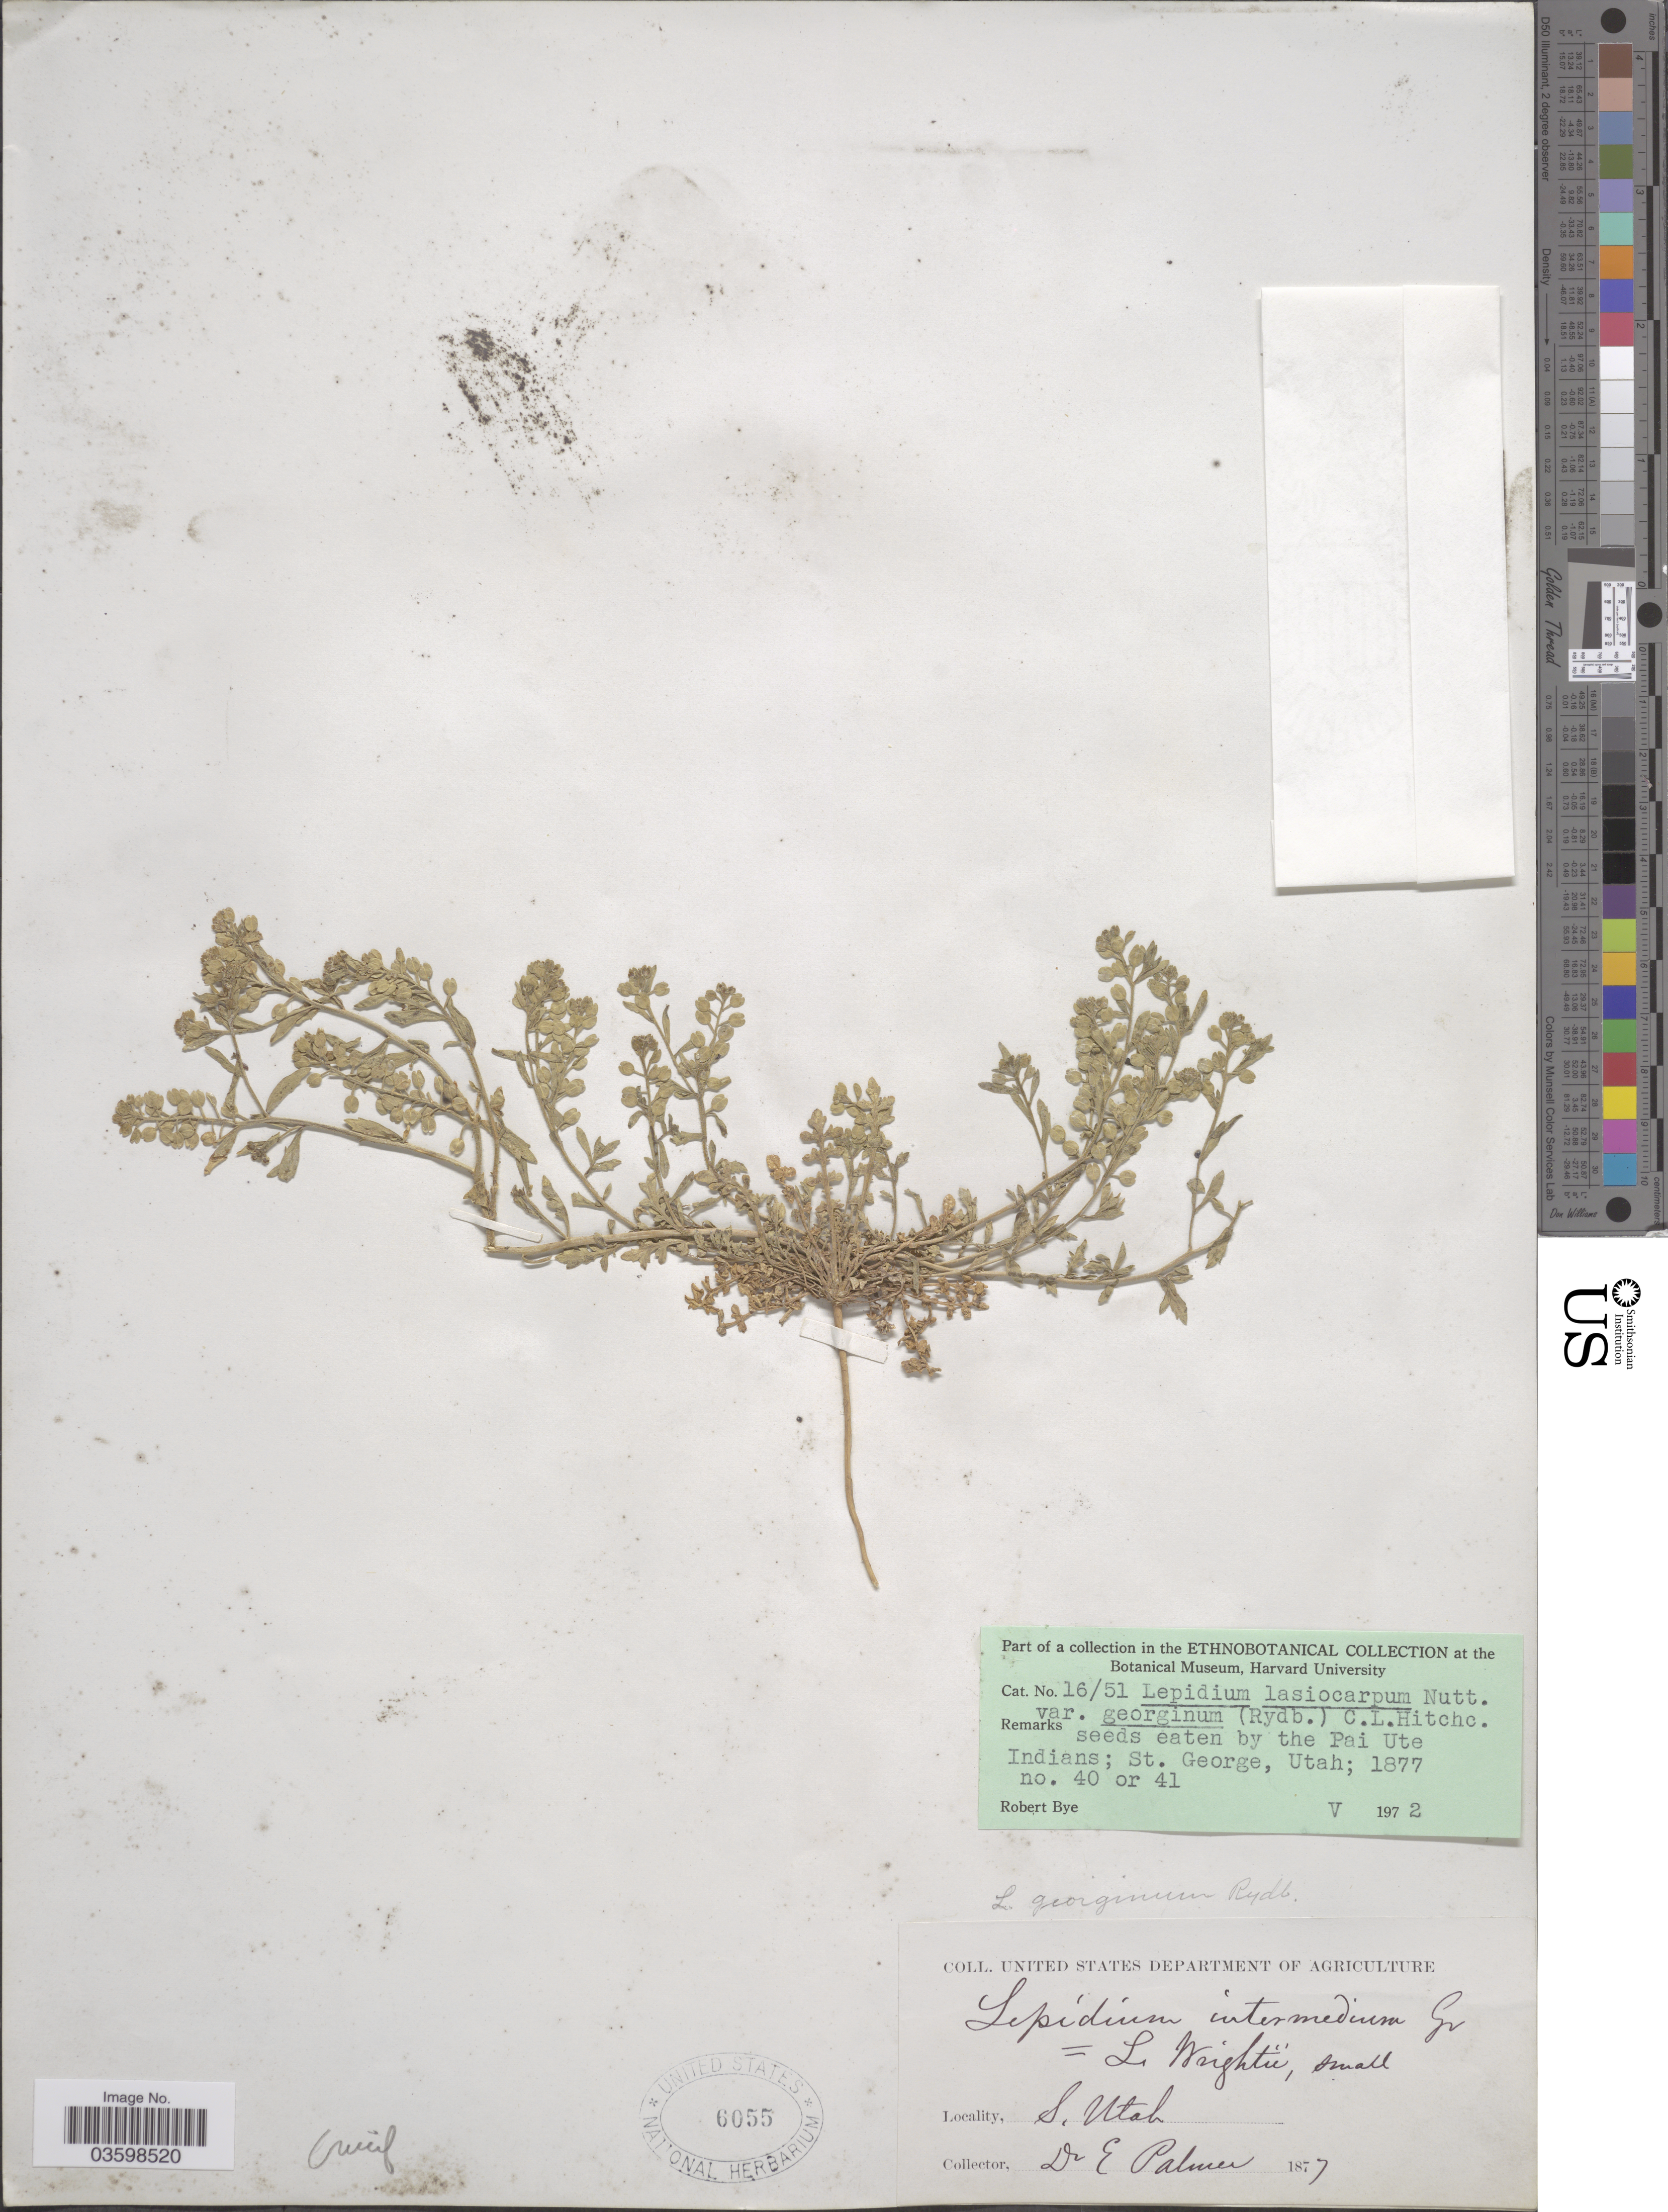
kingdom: Plantae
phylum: Tracheophyta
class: Magnoliopsida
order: Brassicales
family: Brassicaceae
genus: Lepidium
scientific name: Lepidium lasiocarpum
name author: Nutt.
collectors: E. Palmer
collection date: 1877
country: United States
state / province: Utah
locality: S. Utah. St. George.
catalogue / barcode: US 6055